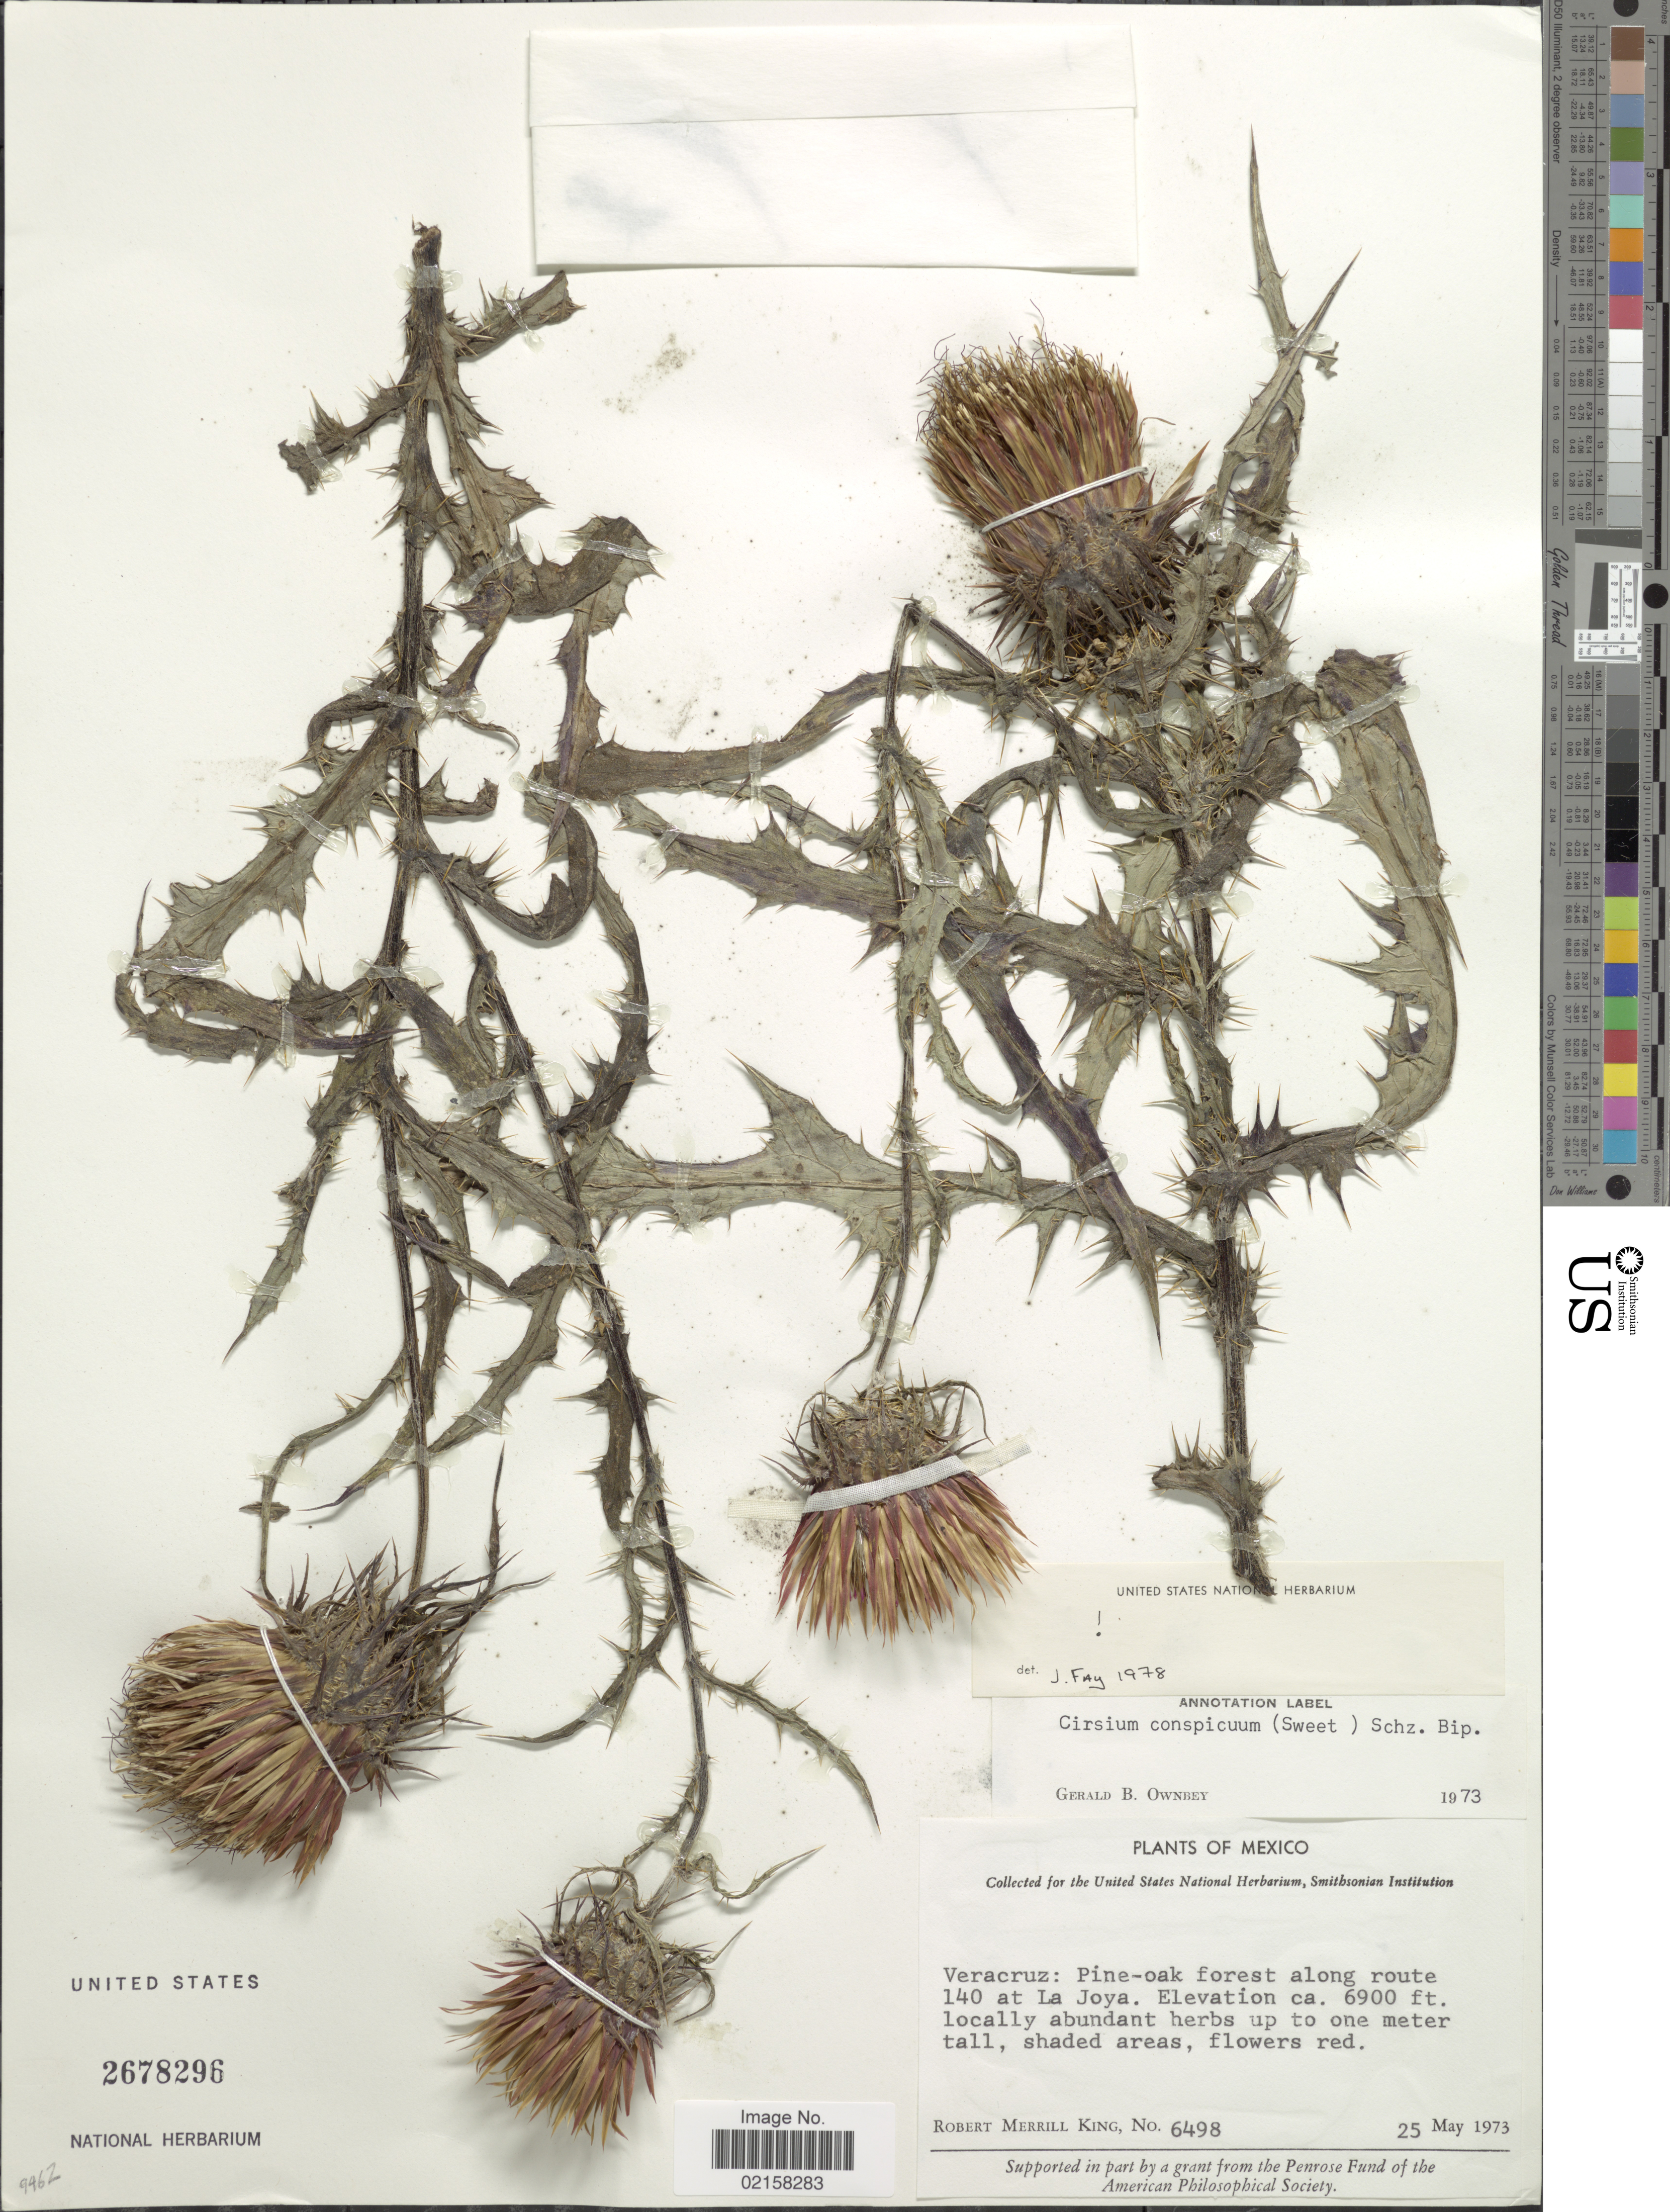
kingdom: Plantae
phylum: Tracheophyta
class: Magnoliopsida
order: Asterales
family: Asteraceae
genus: Cirsium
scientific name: Cirsium conspicuum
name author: (G. Don) Sch. Bip.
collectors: R. M. King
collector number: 6498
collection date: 1973-05-25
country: Mexico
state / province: Veracruz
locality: Veracruz: pine-oak forest along route 140 at La Joya.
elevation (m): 2103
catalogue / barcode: US 2678296